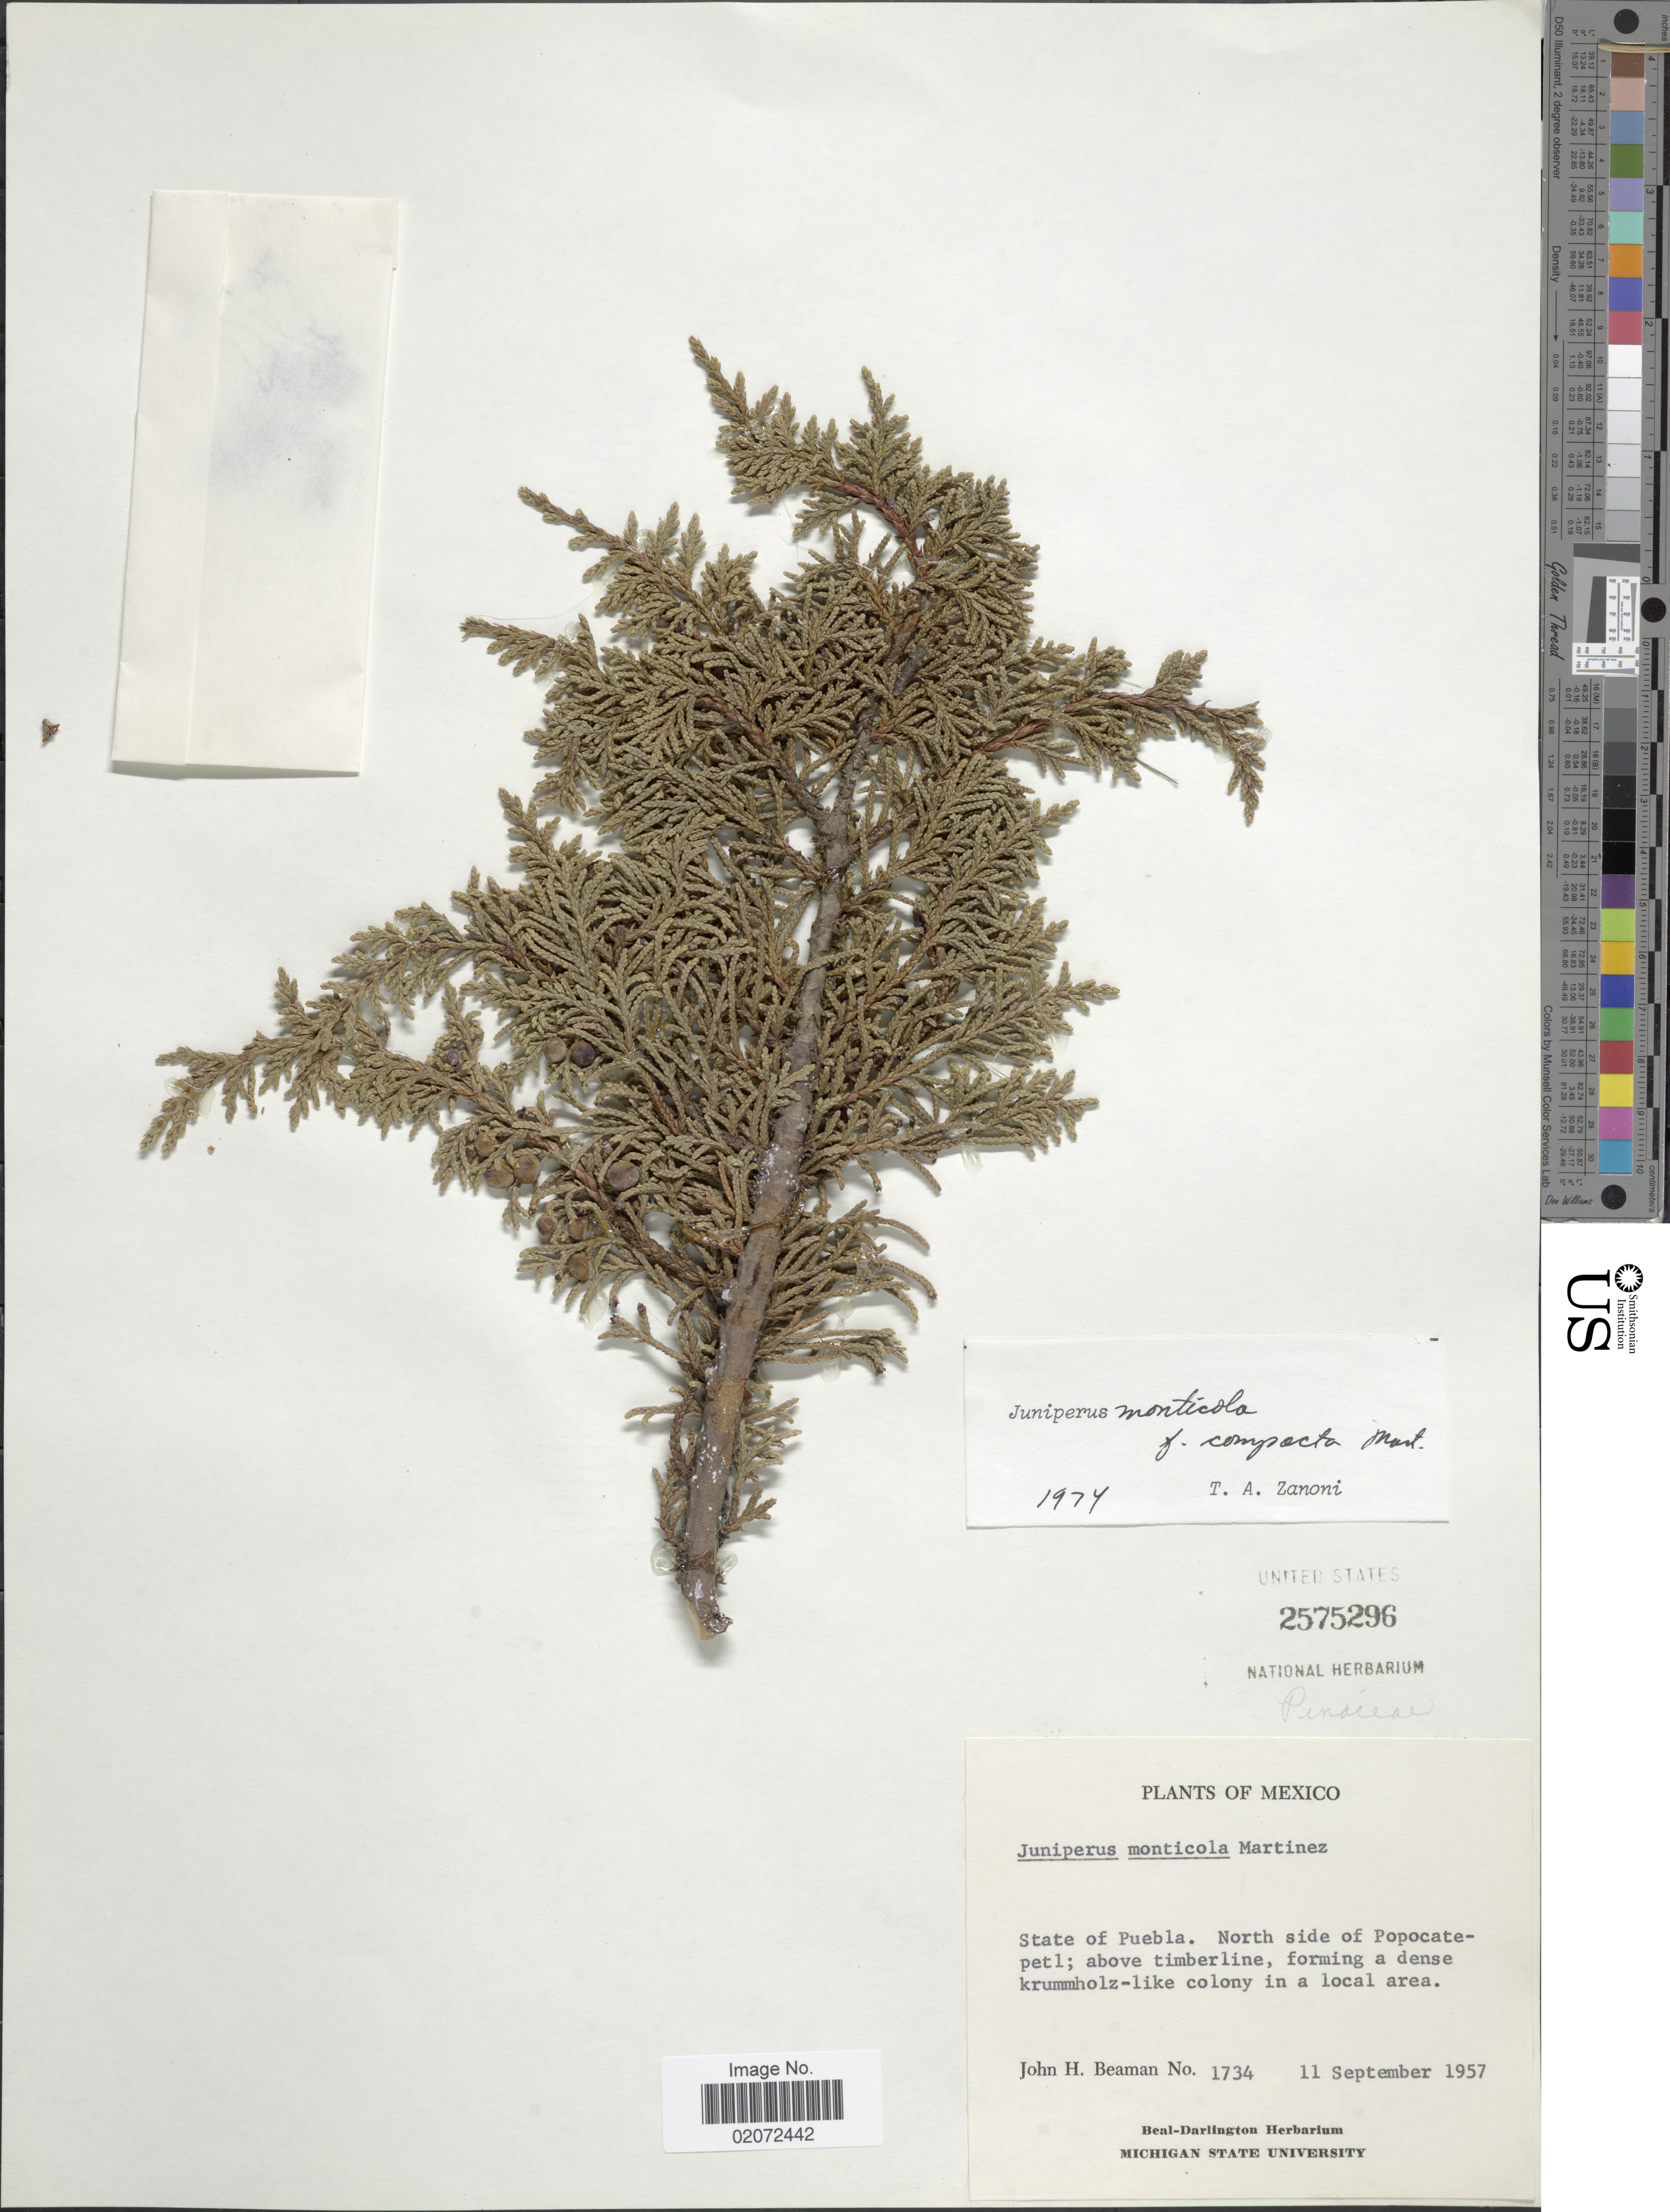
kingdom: Plantae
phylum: Tracheophyta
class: Pinopsida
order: Pinales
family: Cupressaceae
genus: Juniperus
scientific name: Juniperus monticola f. compacta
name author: Martínez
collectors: J. H. Beaman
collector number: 1734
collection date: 1957-09-11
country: Mexico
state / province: Puebla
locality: North side of Popocatepetl; above timberline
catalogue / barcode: US 2575296